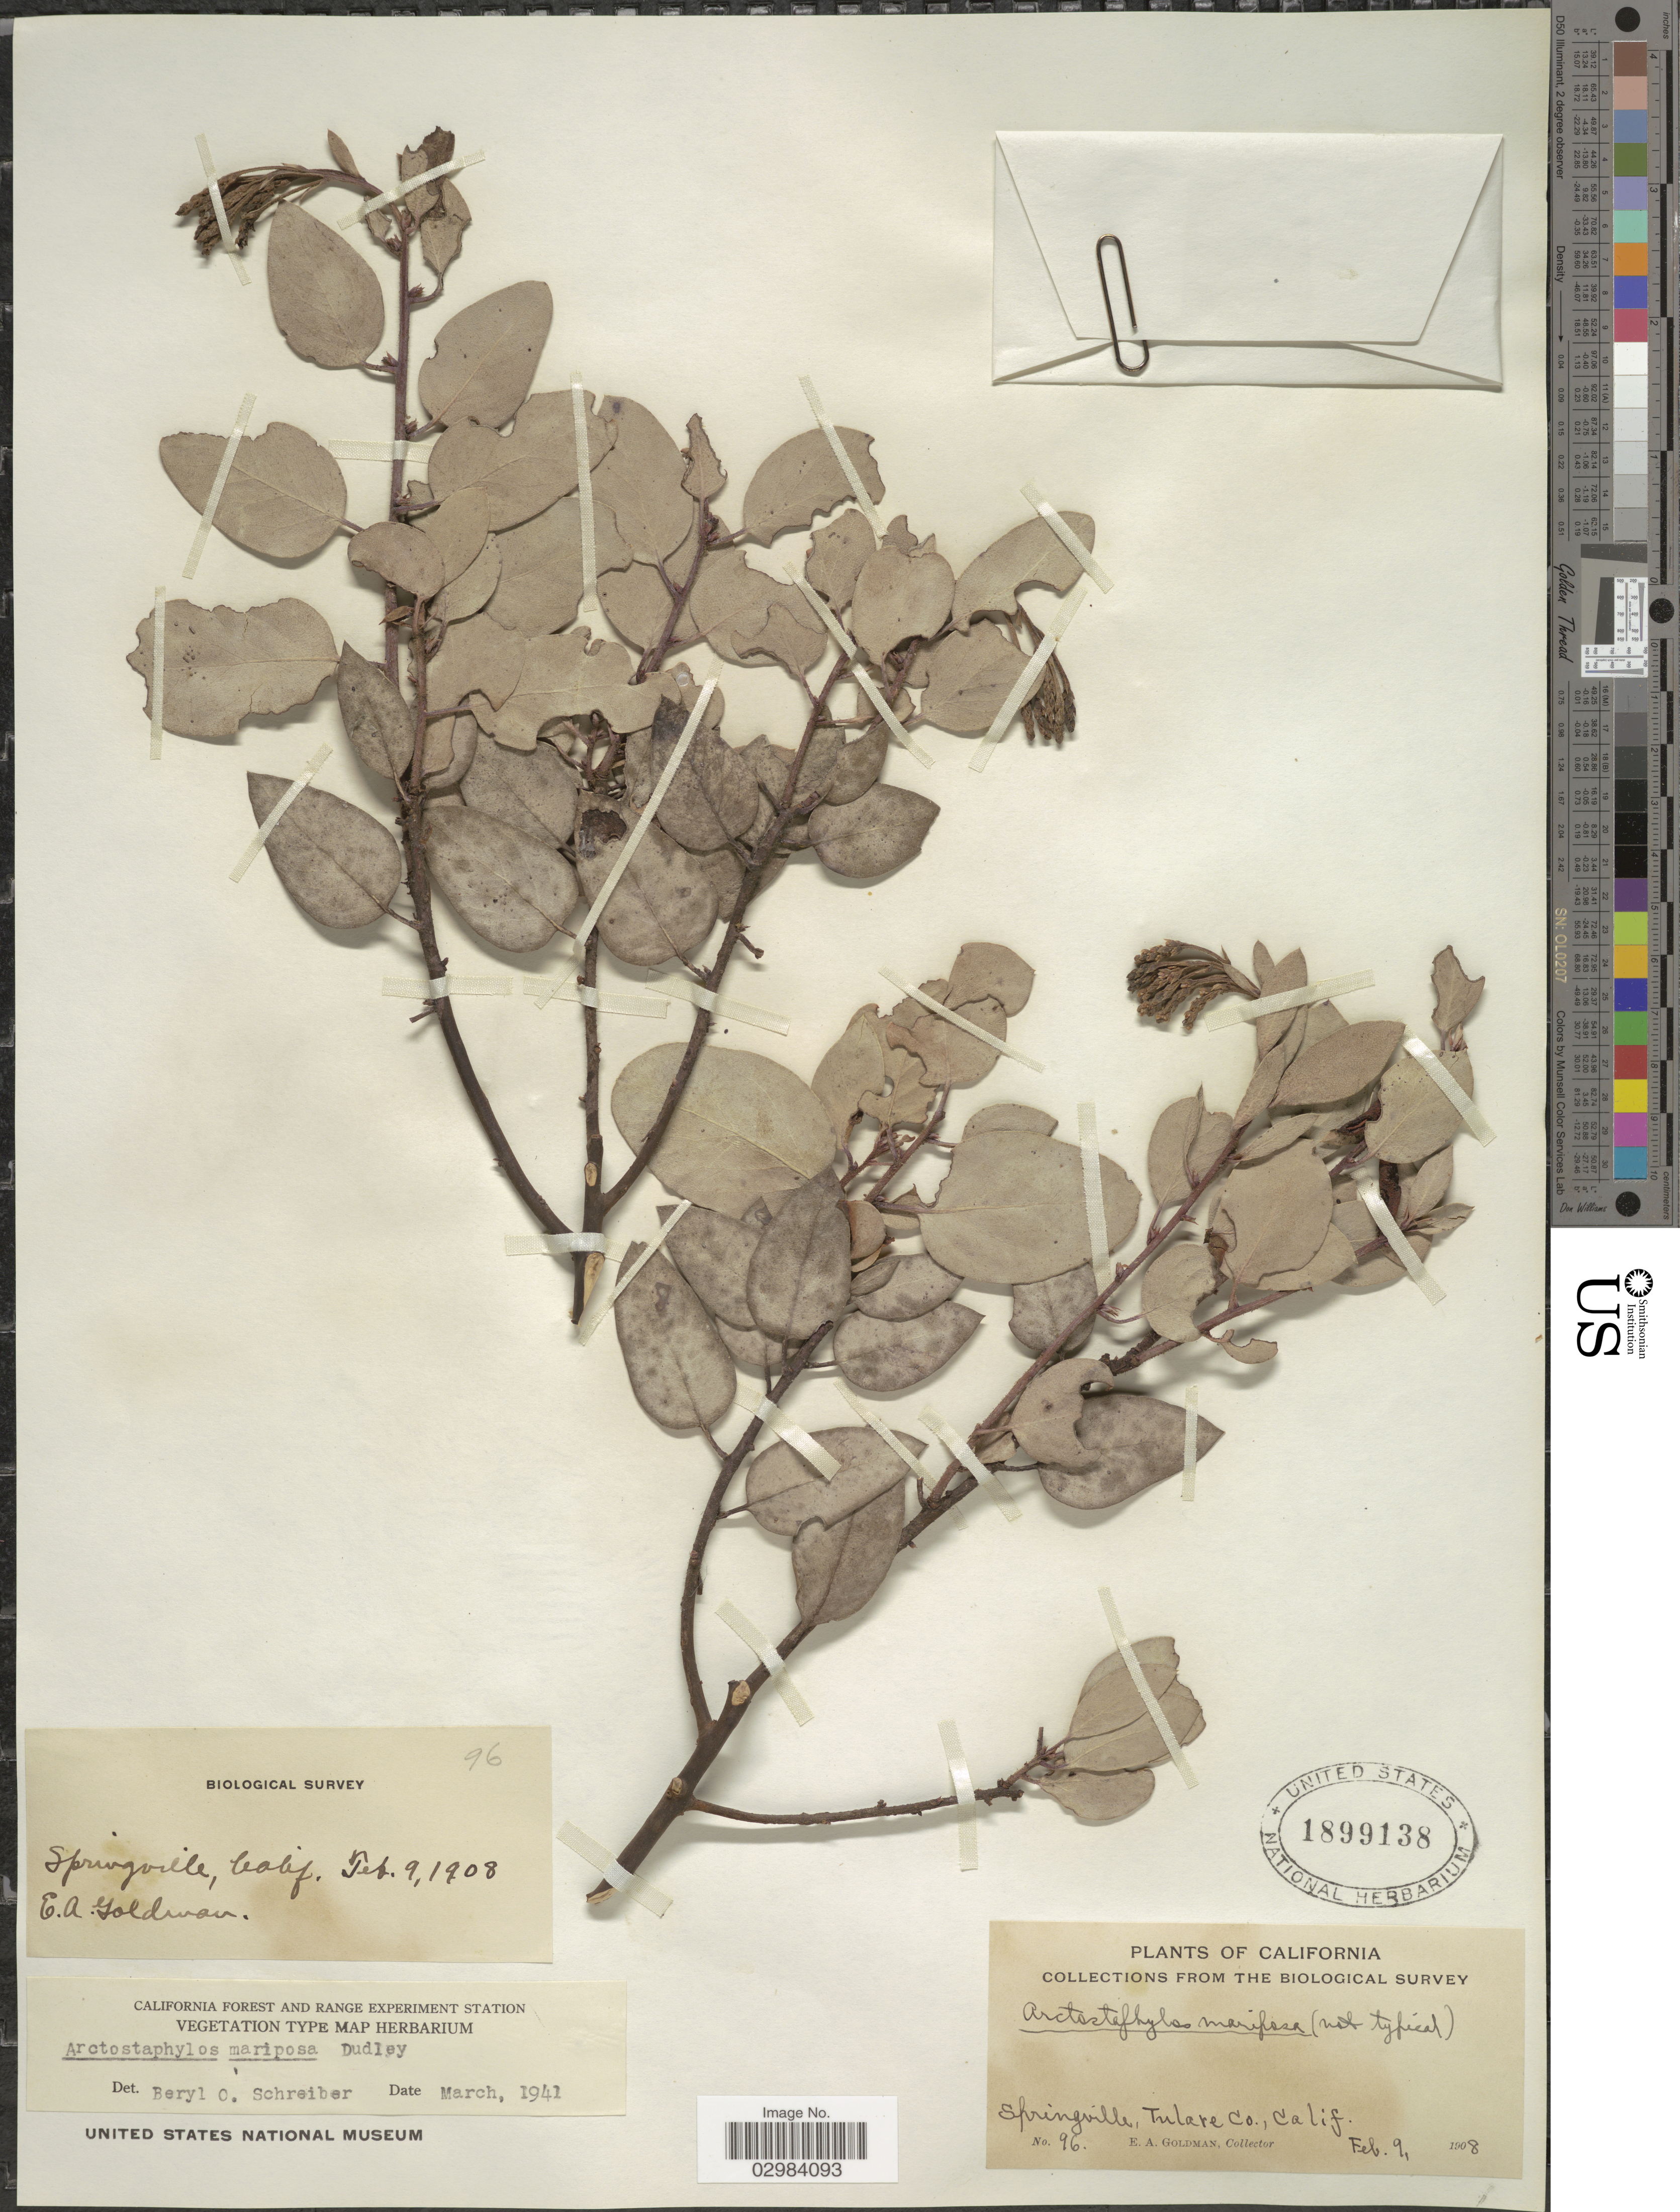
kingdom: Plantae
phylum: Tracheophyta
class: Magnoliopsida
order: Ericales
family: Ericaceae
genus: Arctostaphylos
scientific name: Arctostaphylos mariposa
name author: Dudley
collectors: E. A. Goldman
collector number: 96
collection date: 1908-02-09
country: United States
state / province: California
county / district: Tulare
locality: Springville, Tulare Co.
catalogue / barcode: US 1899138